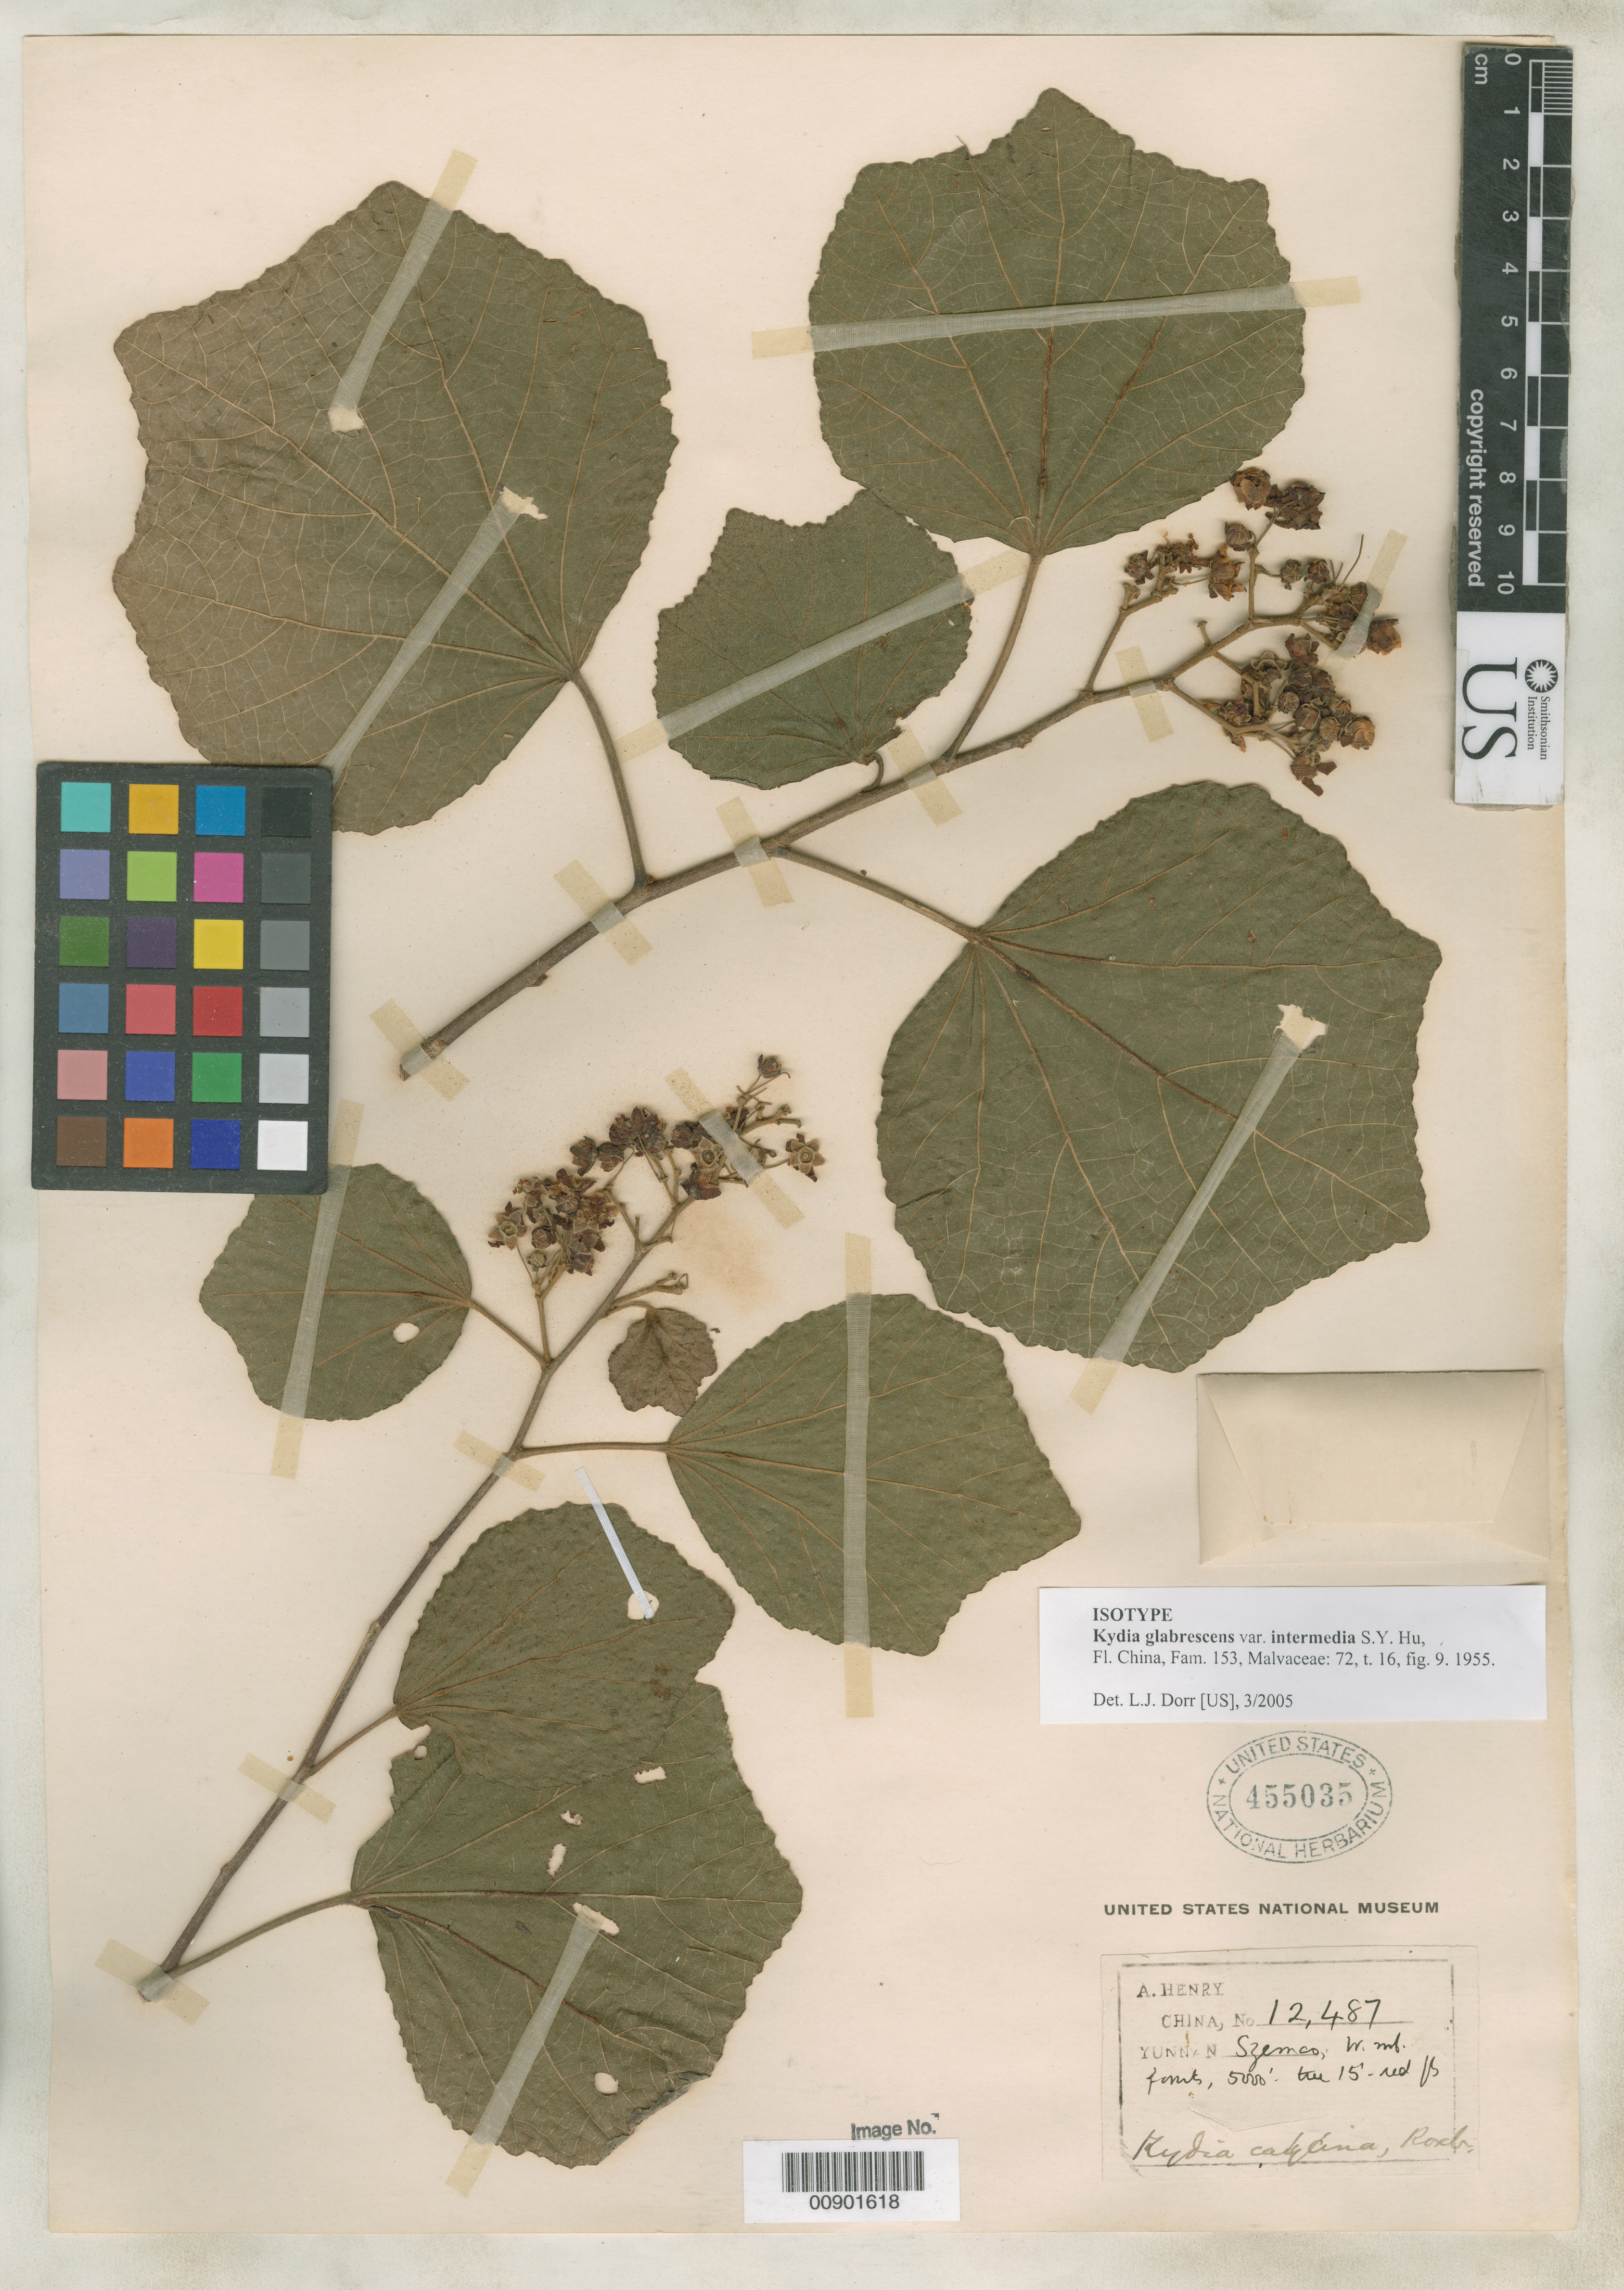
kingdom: Plantae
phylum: Tracheophyta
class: Magnoliopsida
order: Malvales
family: Malvaceae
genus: Kydia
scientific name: Kydia glabrescens var. intermedia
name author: S.Y. Hu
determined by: Dorr, L. J., (BOT), Smithsonian Institution - National Museum of Natural History (UNITED STATES)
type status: Isotype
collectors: A. Henry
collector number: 12487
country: China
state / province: Yunnan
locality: Yunnan, Szemao.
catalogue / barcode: US 455035